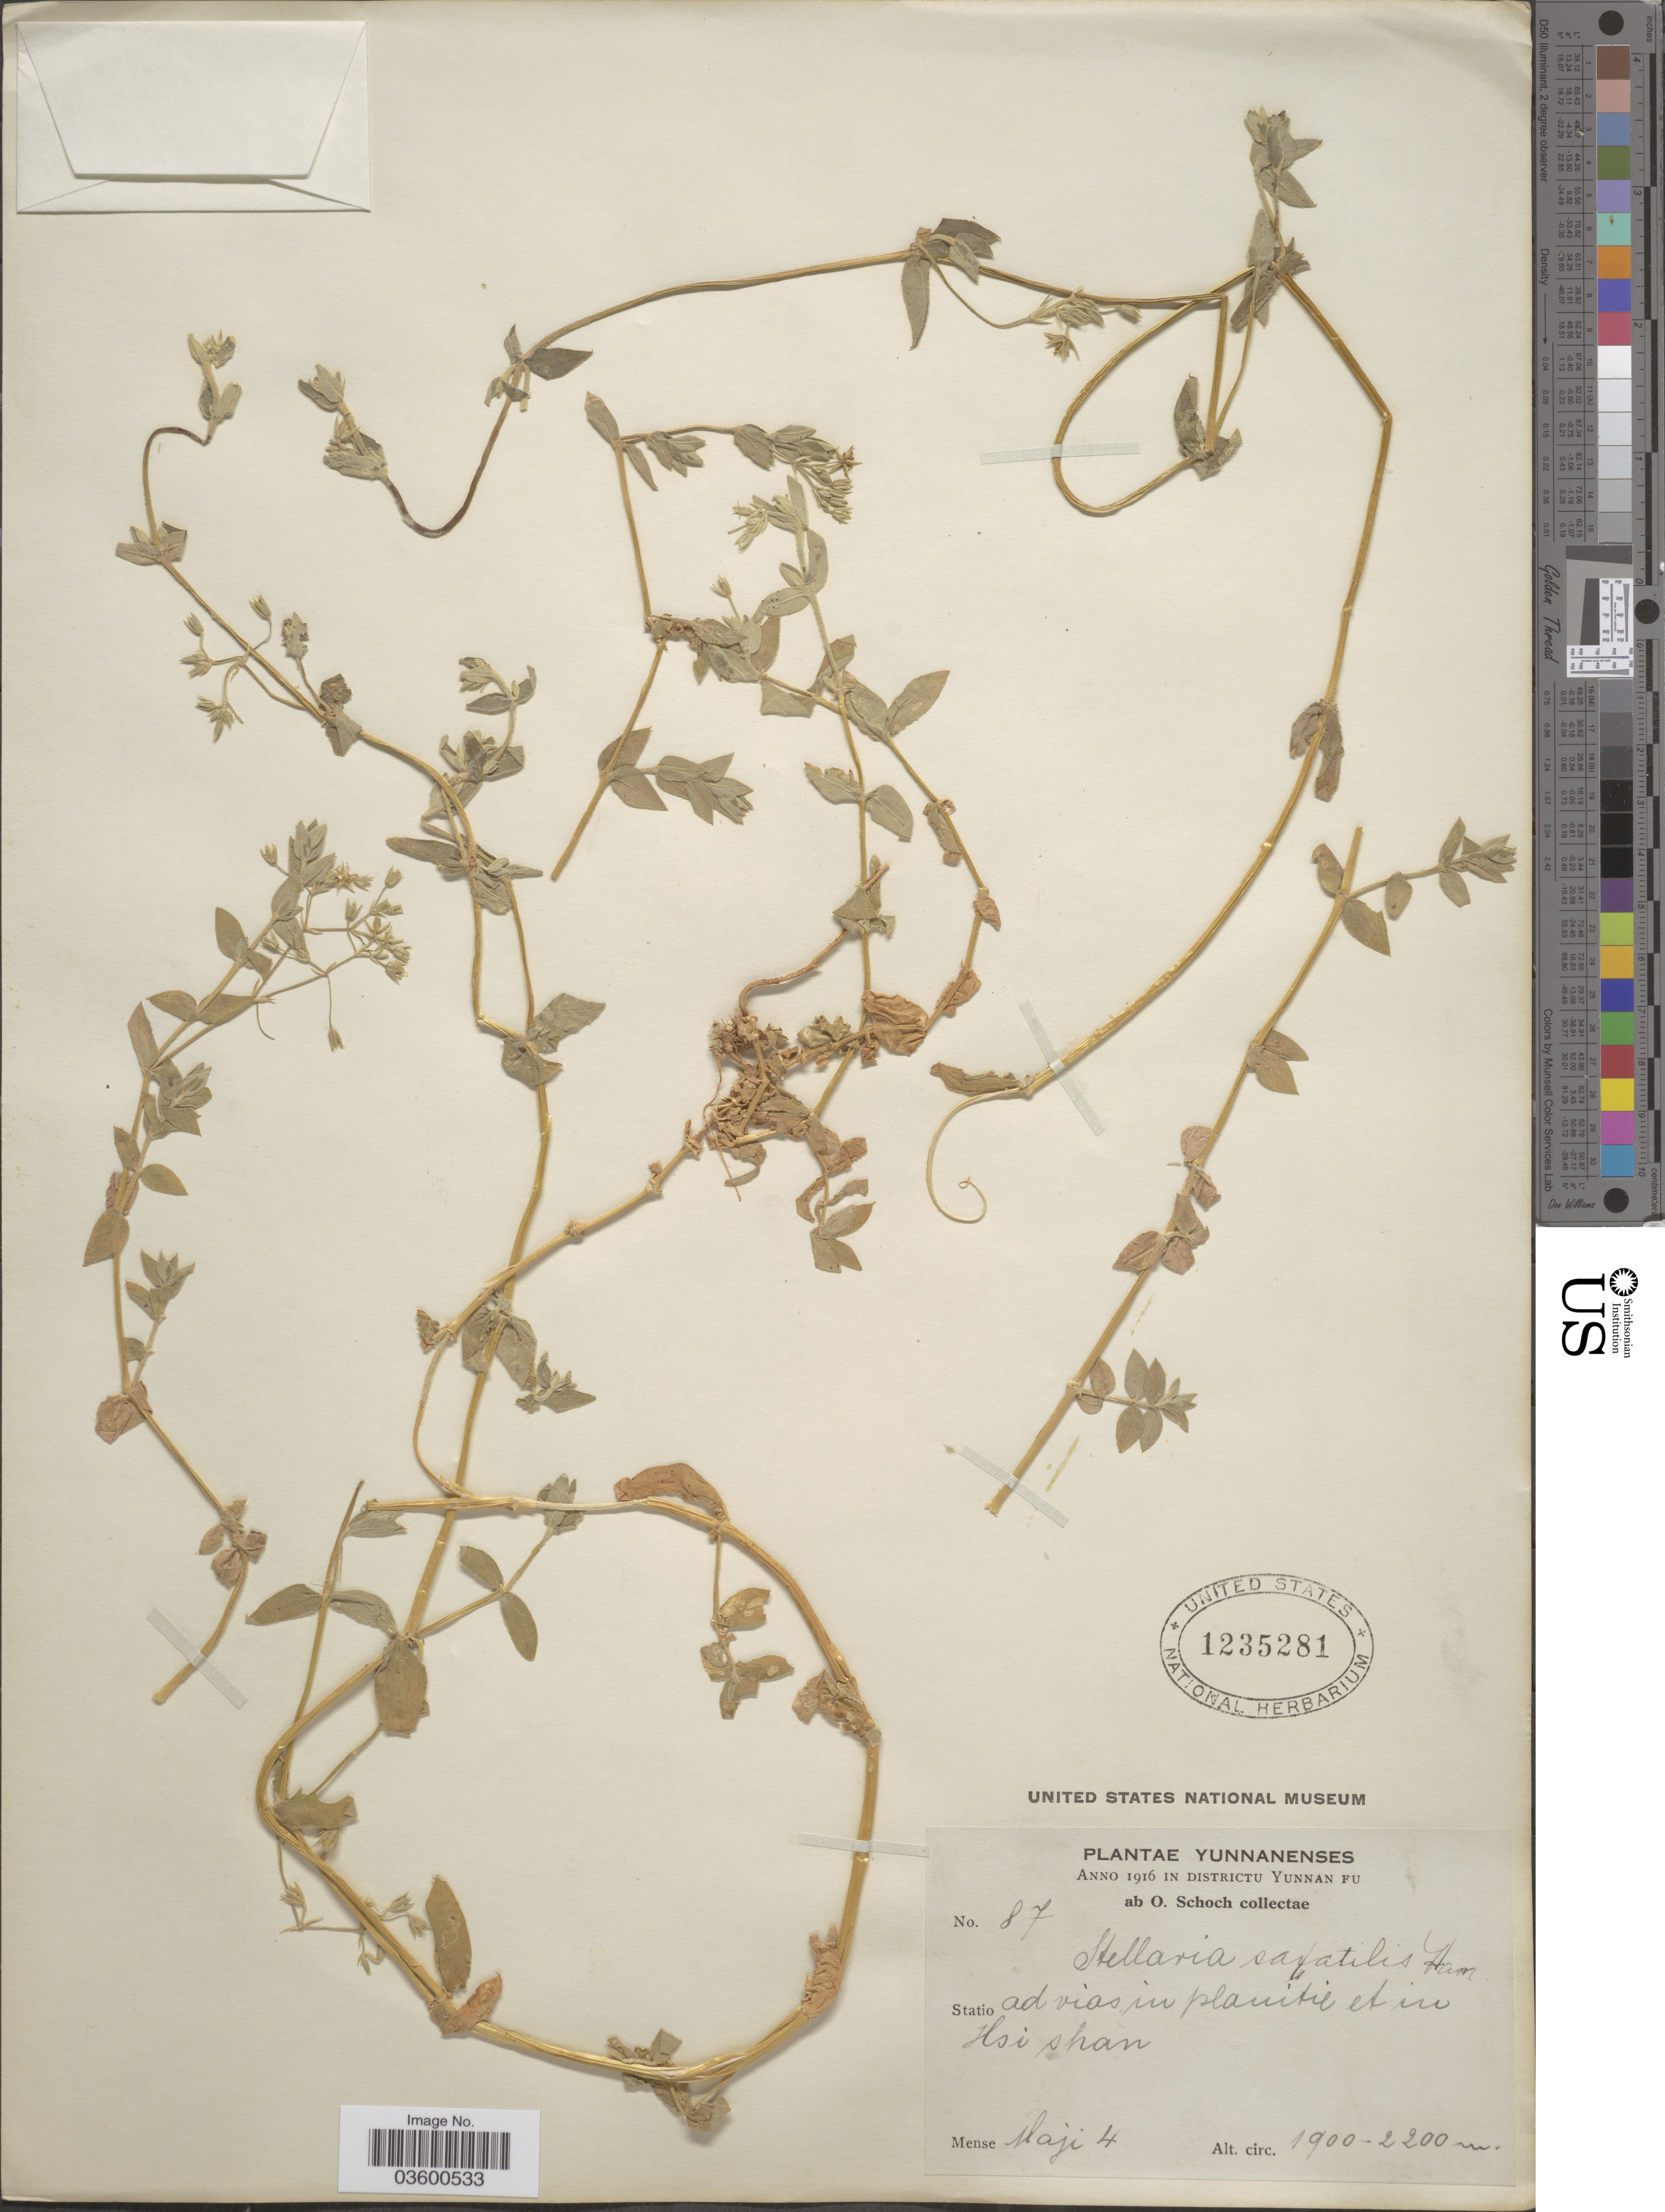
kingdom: Plantae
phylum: Tracheophyta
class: Magnoliopsida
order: Caryophyllales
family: Caryophyllaceae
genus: Stellaria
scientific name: Stellaria saxatilis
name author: Buch.-Ham. ex D. Don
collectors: O. Schoch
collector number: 87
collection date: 1916-05-04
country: China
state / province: Yunnan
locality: Districtu Yunnan Fu. Statio ad vias in planitie et in Hsi shan.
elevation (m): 1900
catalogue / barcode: US 1235281